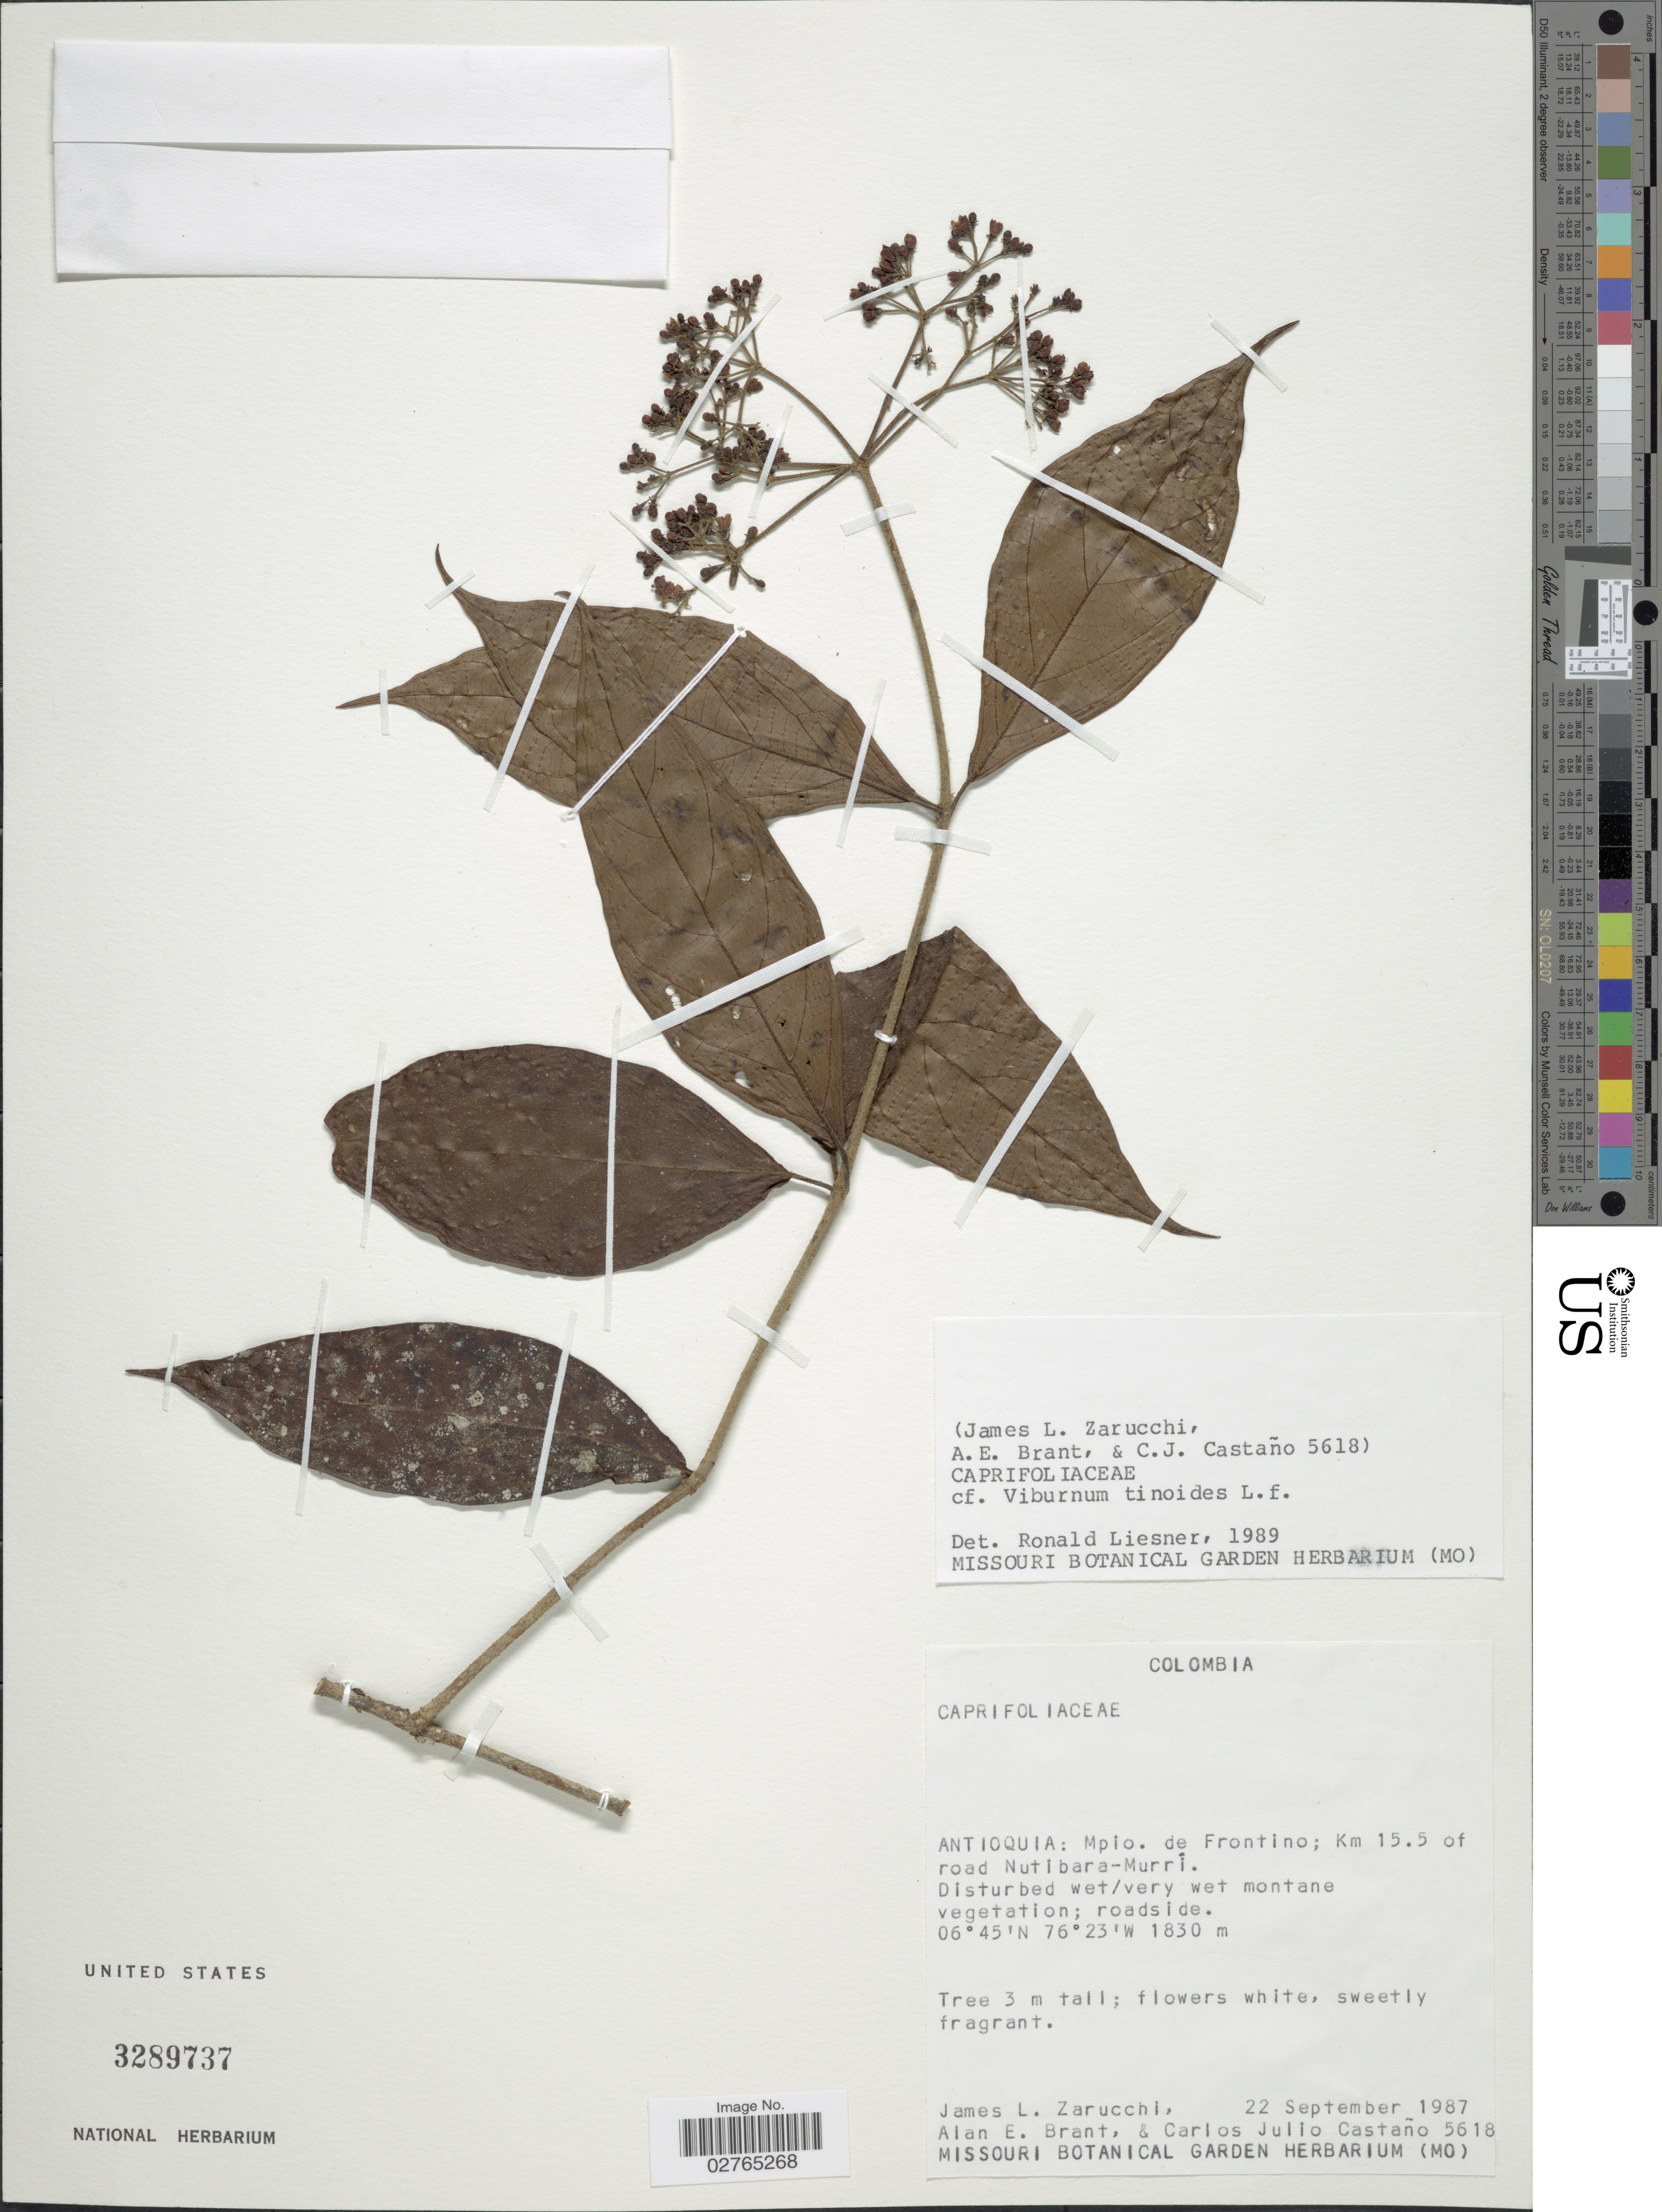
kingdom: Plantae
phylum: Tracheophyta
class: Magnoliopsida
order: Dipsacales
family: Viburnaceae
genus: Viburnum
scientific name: Viburnum tinoides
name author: L. f.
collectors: J. L. Zarucchi, A. Brant & C. Castaño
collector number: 5618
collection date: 1987-09-22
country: Colombia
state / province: Antioquia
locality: Mpio. de Frontino; Km 15.5 of road Nutibara-Murrí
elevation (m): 1830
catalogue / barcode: US 3289737